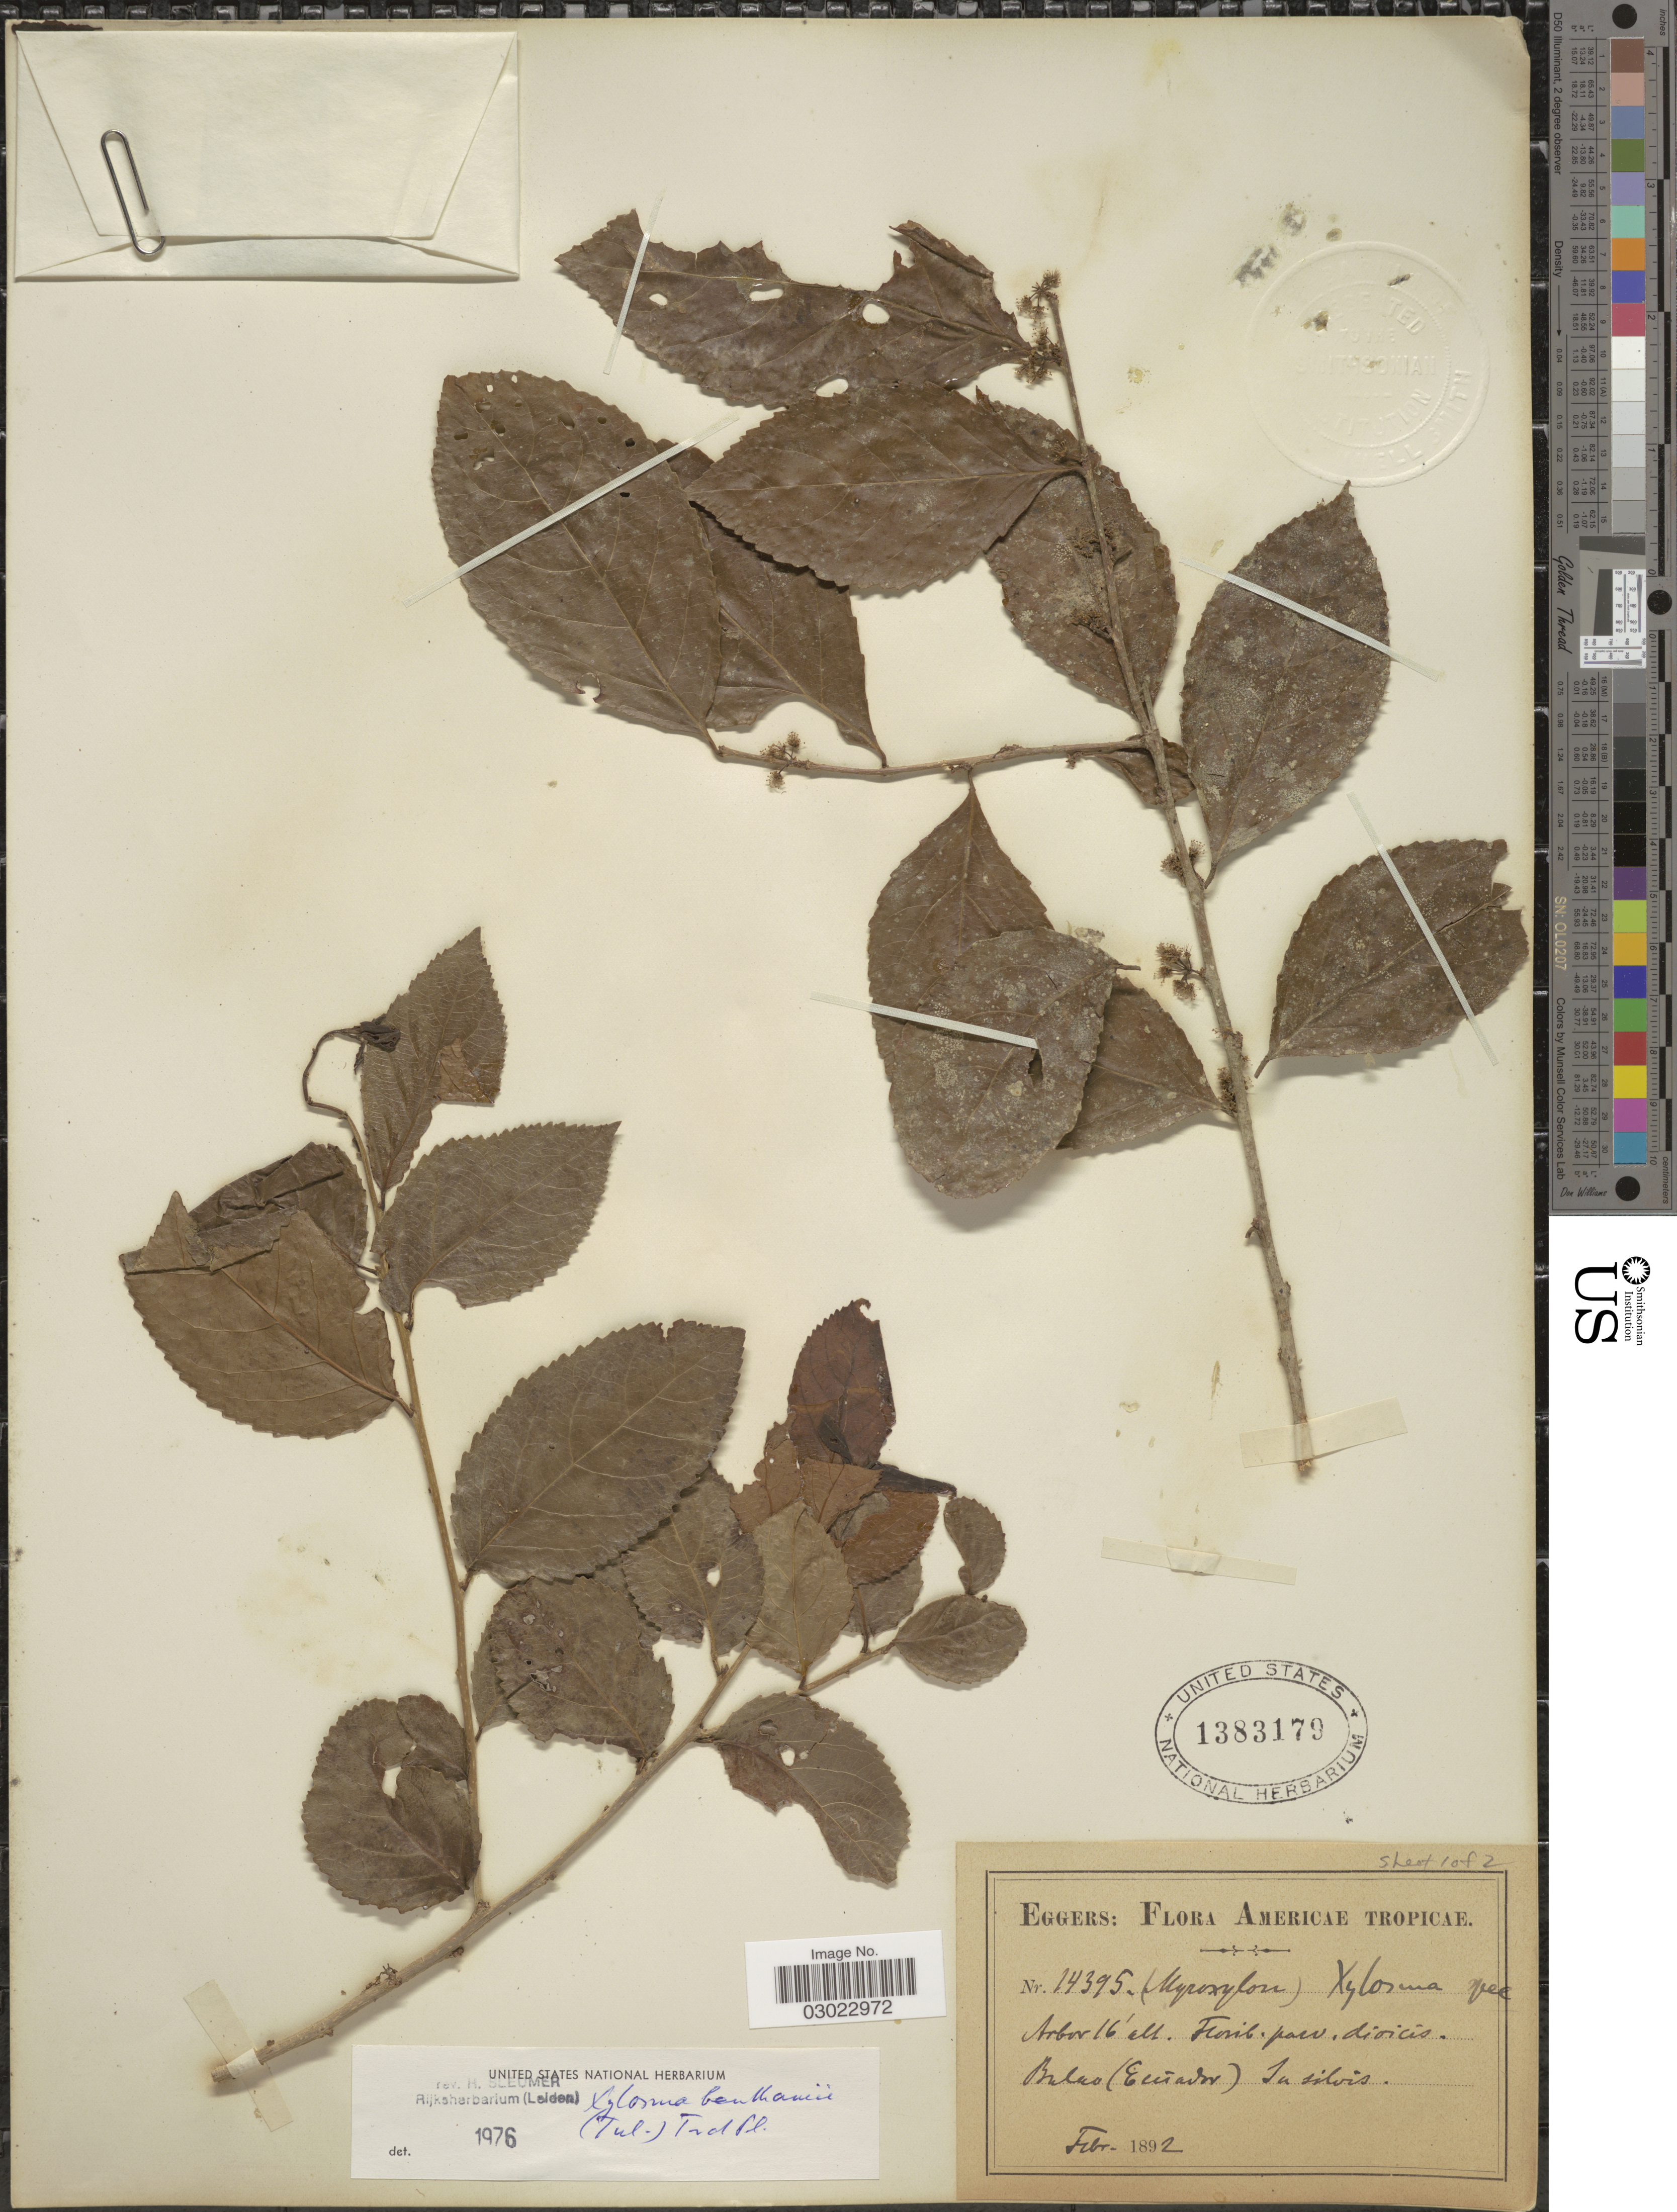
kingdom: Plantae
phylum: Tracheophyta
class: Magnoliopsida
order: Malpighiales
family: Salicaceae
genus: Xylosma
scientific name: Xylosma benthamii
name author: (Tul.) Triana & Planch.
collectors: -. Eggers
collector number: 14395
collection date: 1892-02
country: Ecuador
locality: Americae tropicae. Balao. In silvis.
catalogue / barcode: US 1383179